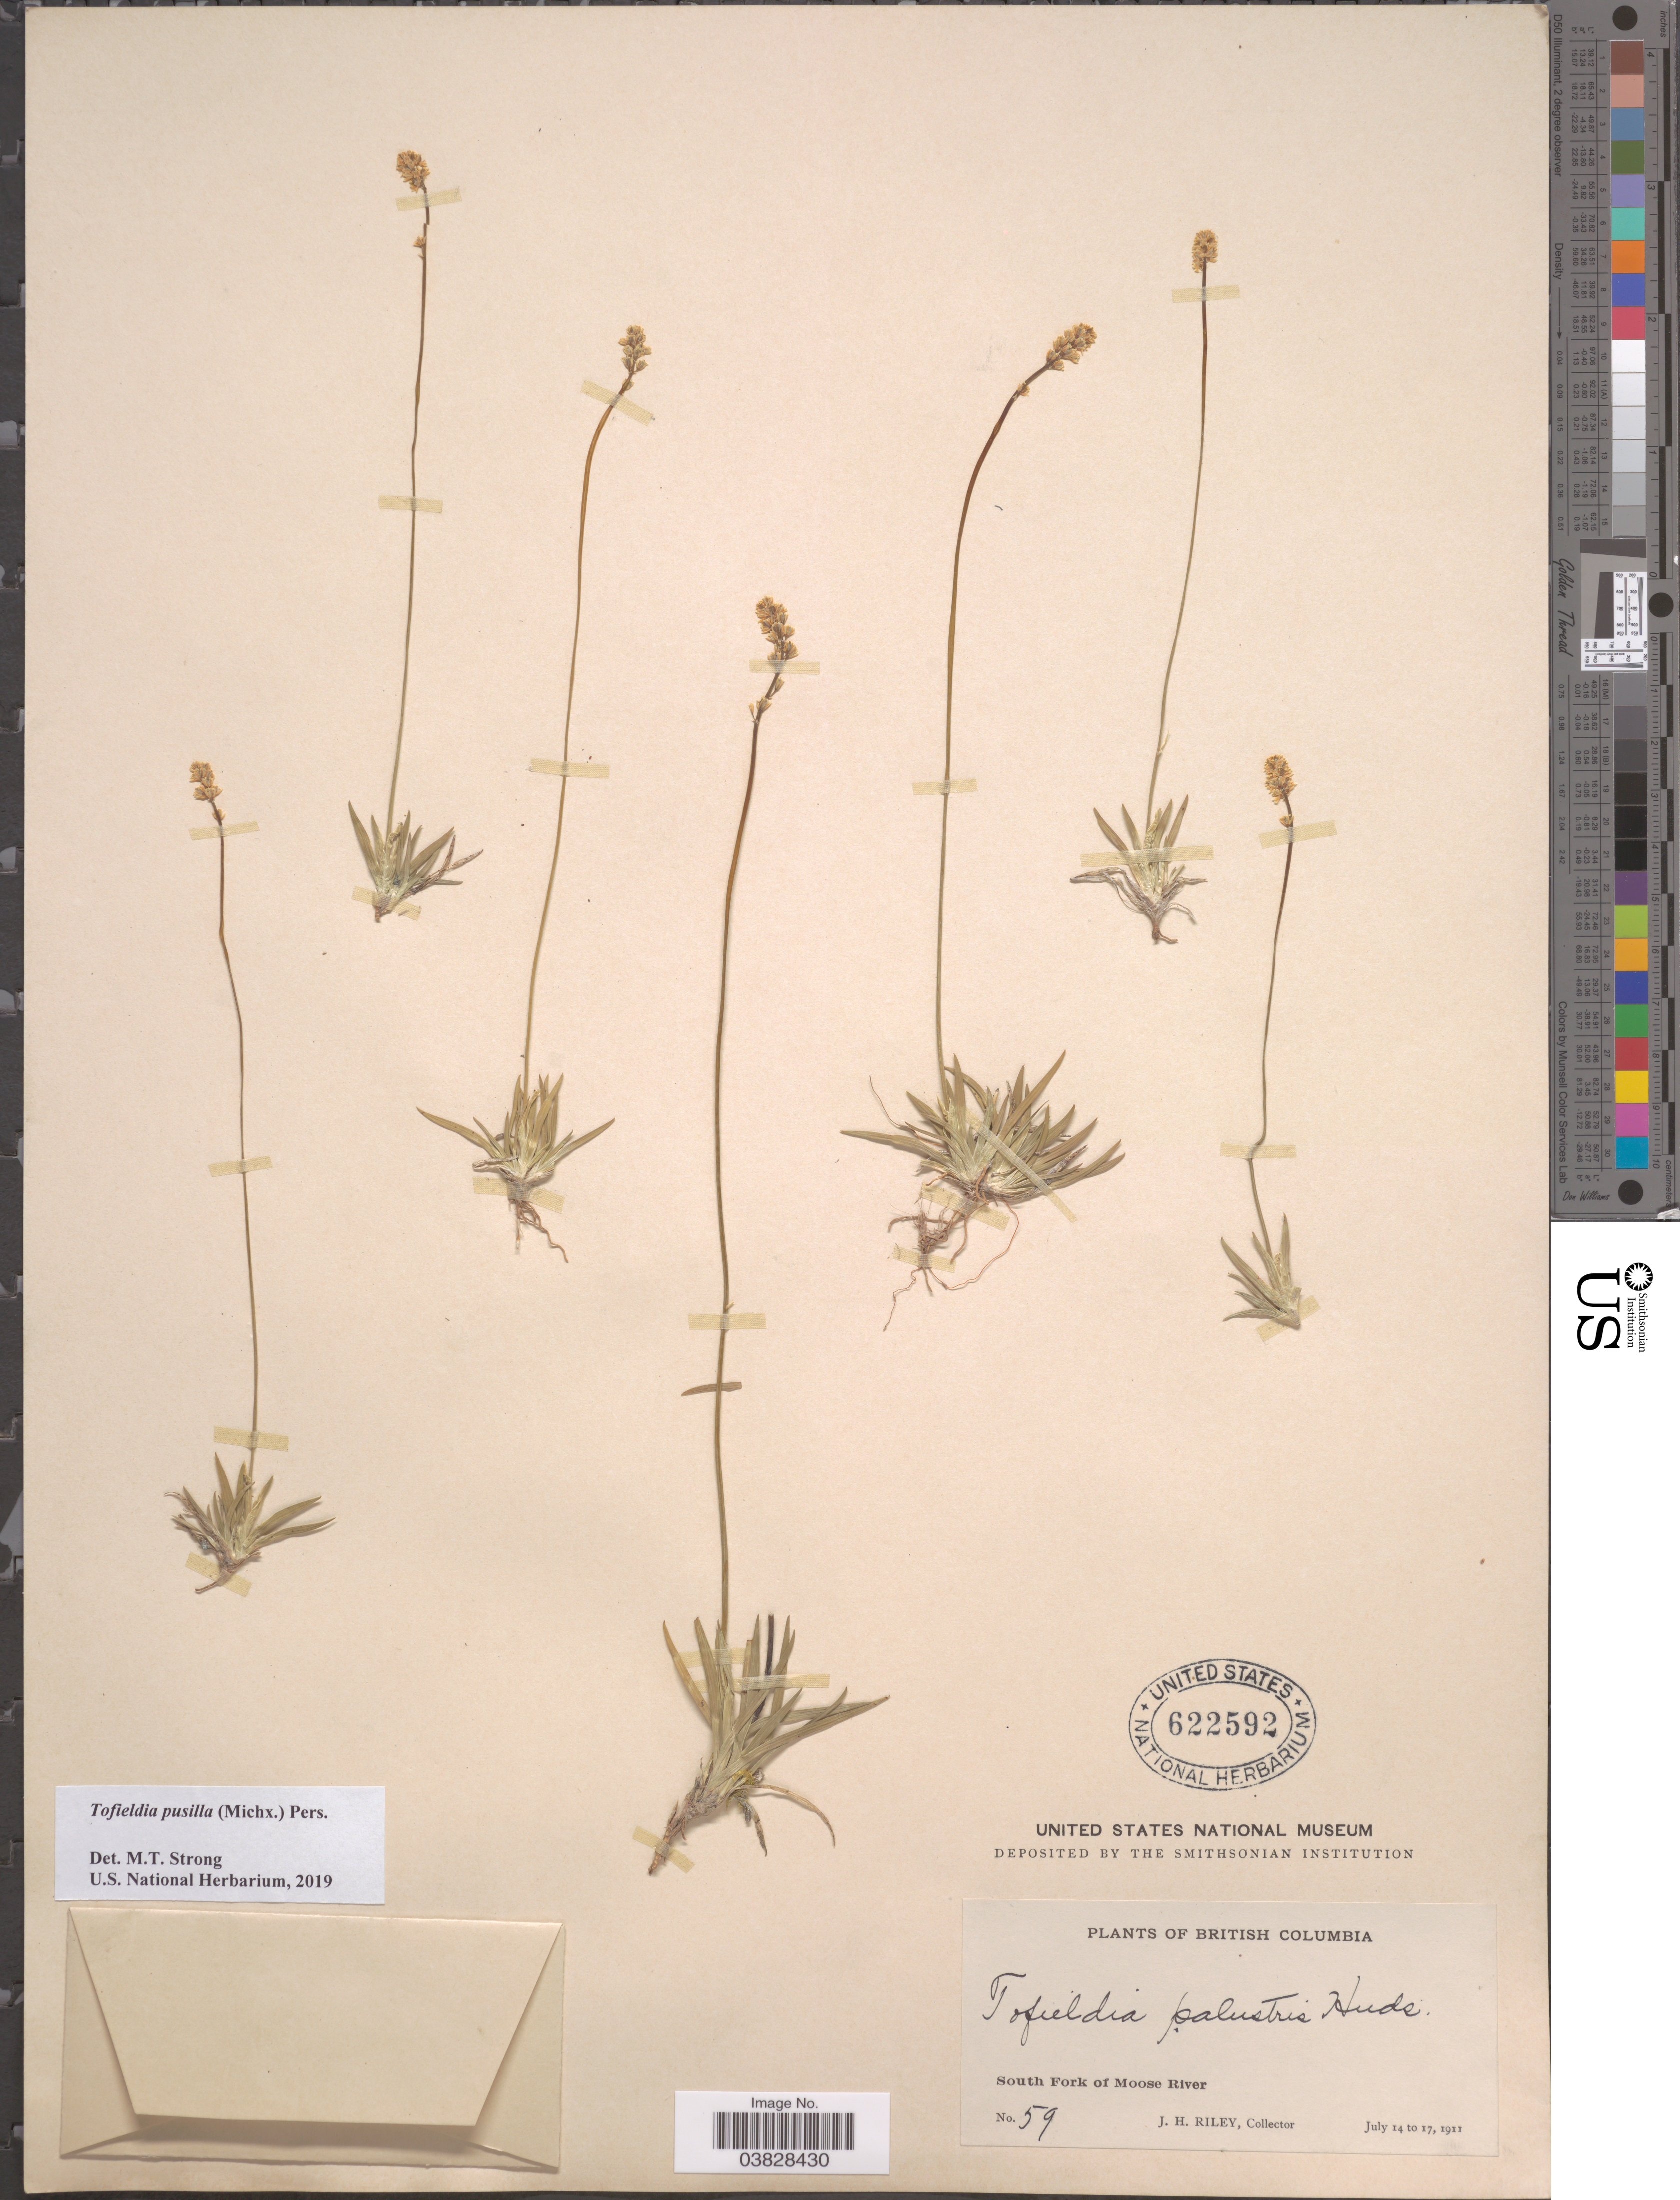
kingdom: Plantae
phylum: Tracheophyta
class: Liliopsida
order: Alismatales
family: Tofieldiaceae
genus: Tofieldia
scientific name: Tofieldia pusilla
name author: (Michx.) Pers.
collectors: J. H. Riley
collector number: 59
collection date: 1911-07-14/1911-07-17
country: Canada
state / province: British Columbia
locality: South Fork of Moose River.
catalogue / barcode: US 622592